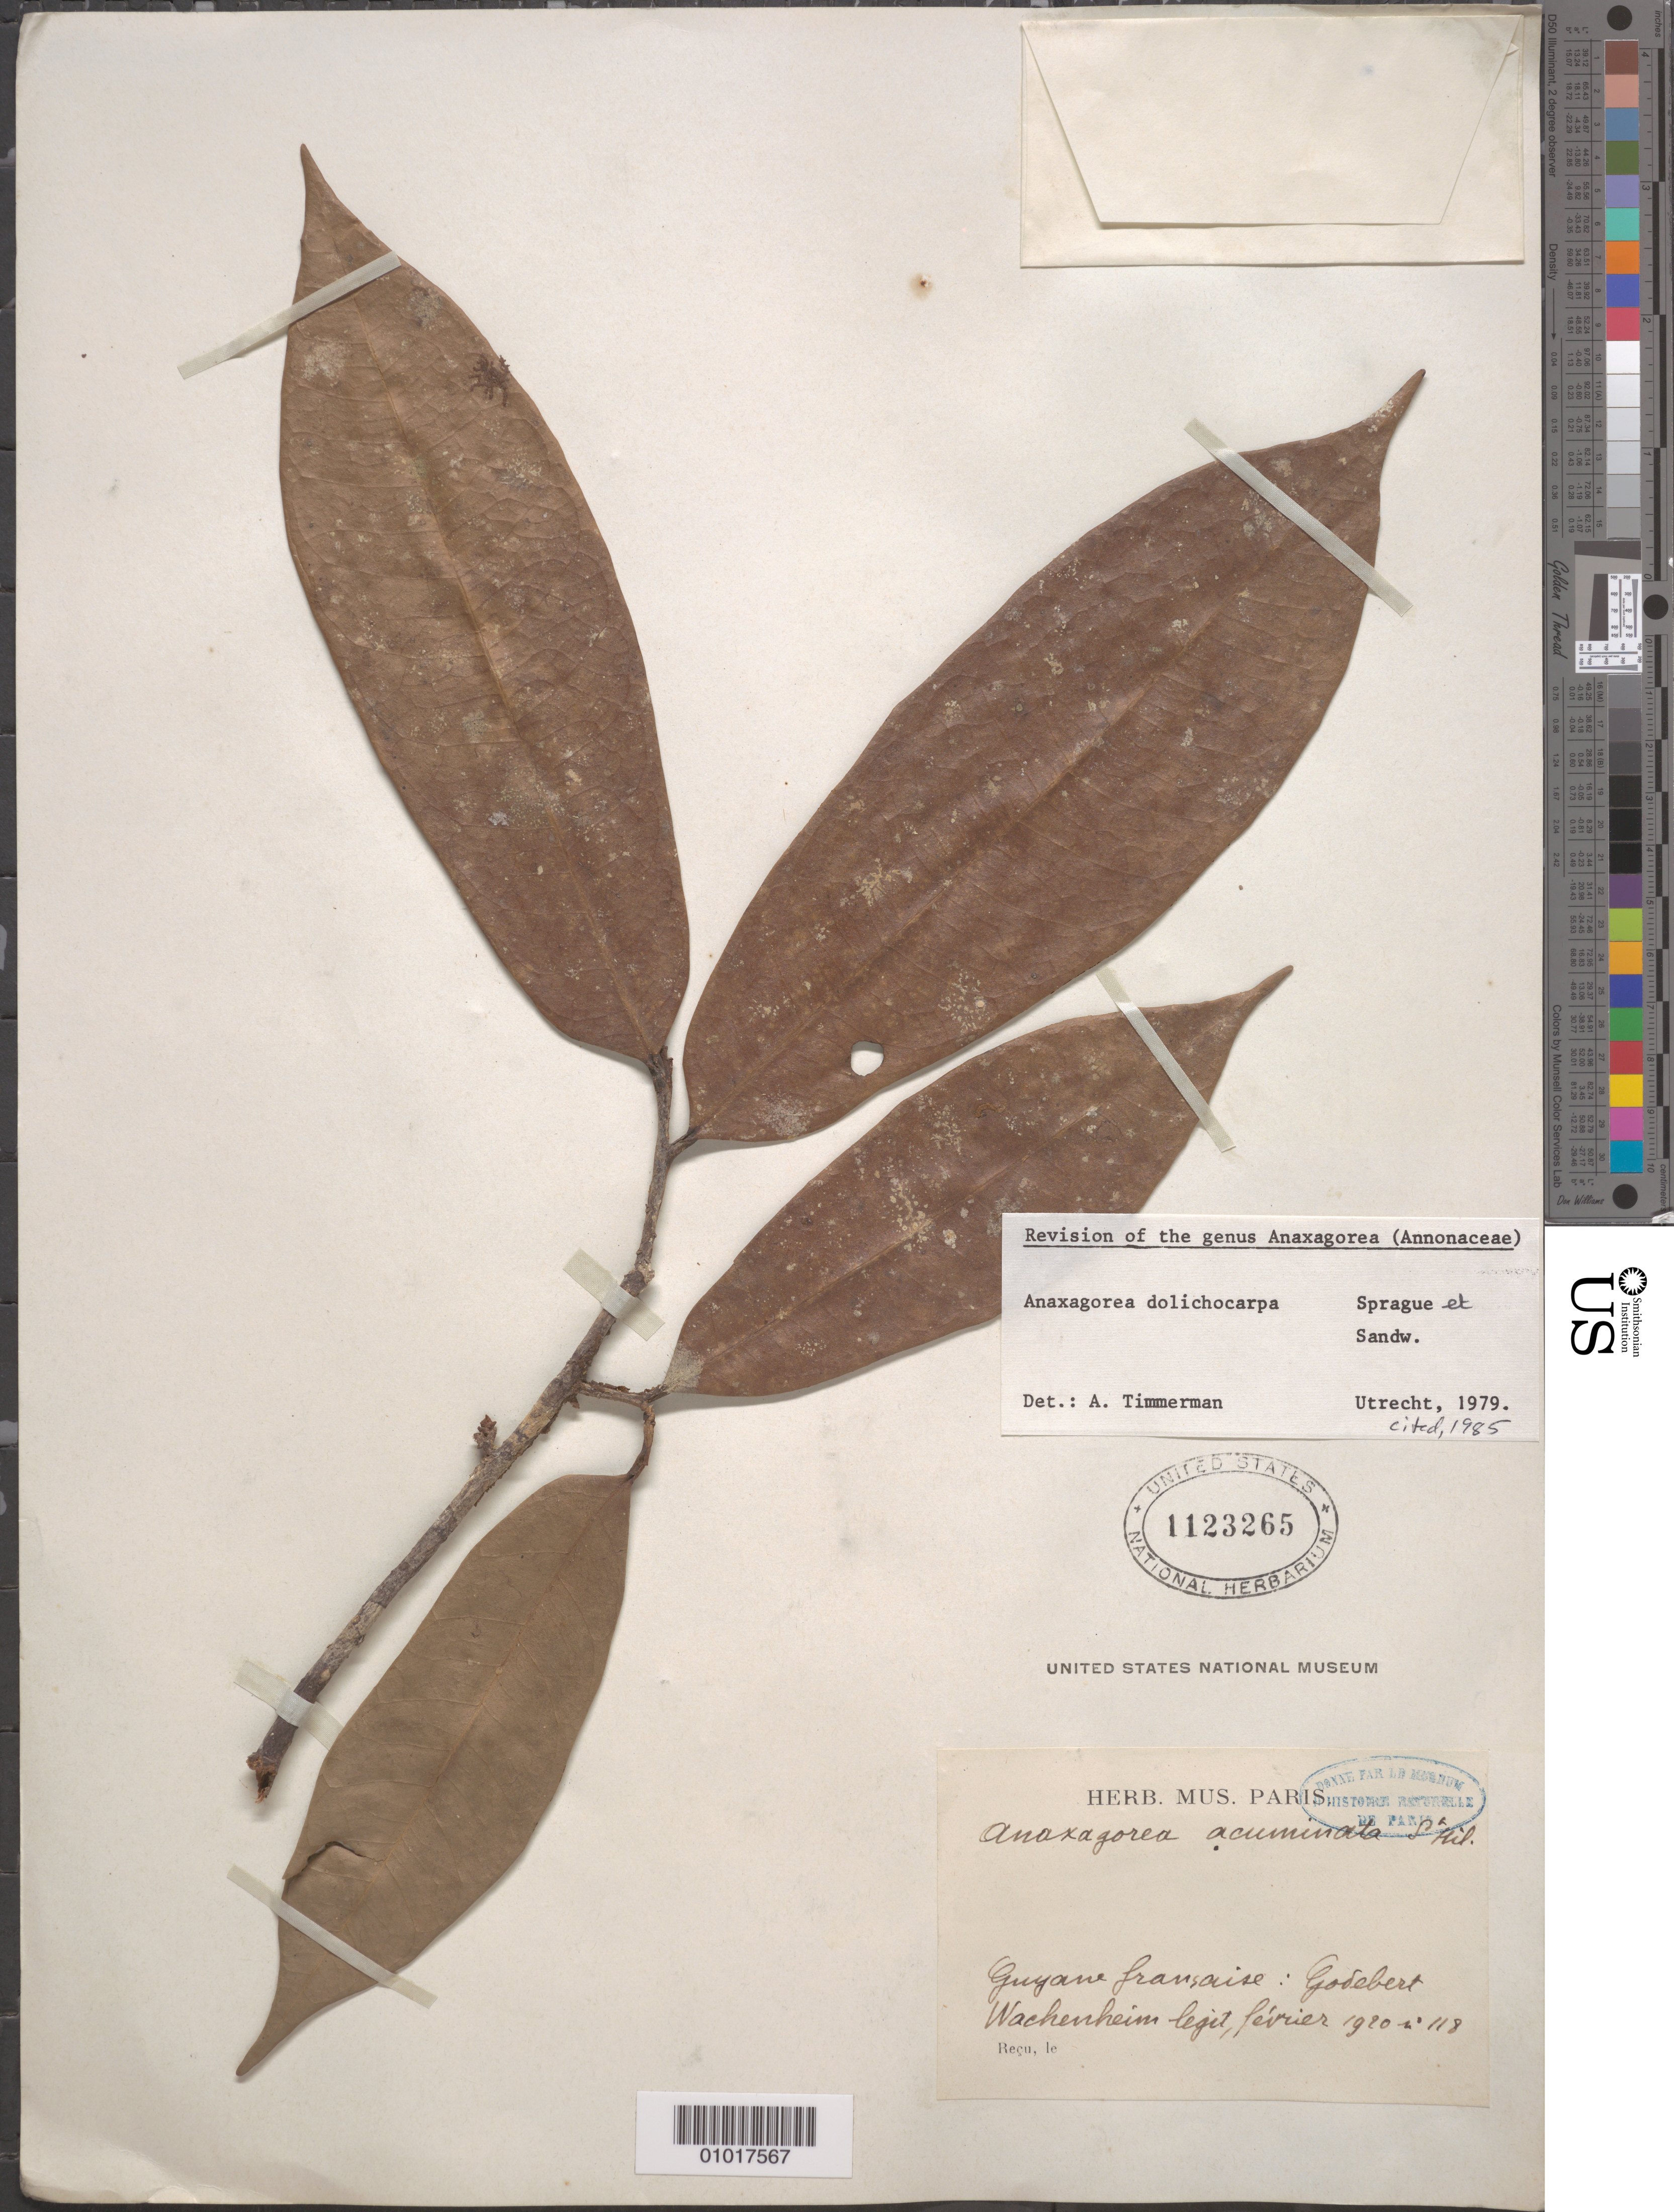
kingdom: Plantae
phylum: Tracheophyta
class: Magnoliopsida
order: Magnoliales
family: Annonaceae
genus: Anaxagorea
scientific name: Anaxagorea dolichocarpa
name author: Sprague & Sandwith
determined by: Timmerman, A.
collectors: G. Wachenheim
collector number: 118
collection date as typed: Feb-20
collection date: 1920-02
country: Guyana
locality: Gosebert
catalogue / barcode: US 1123265